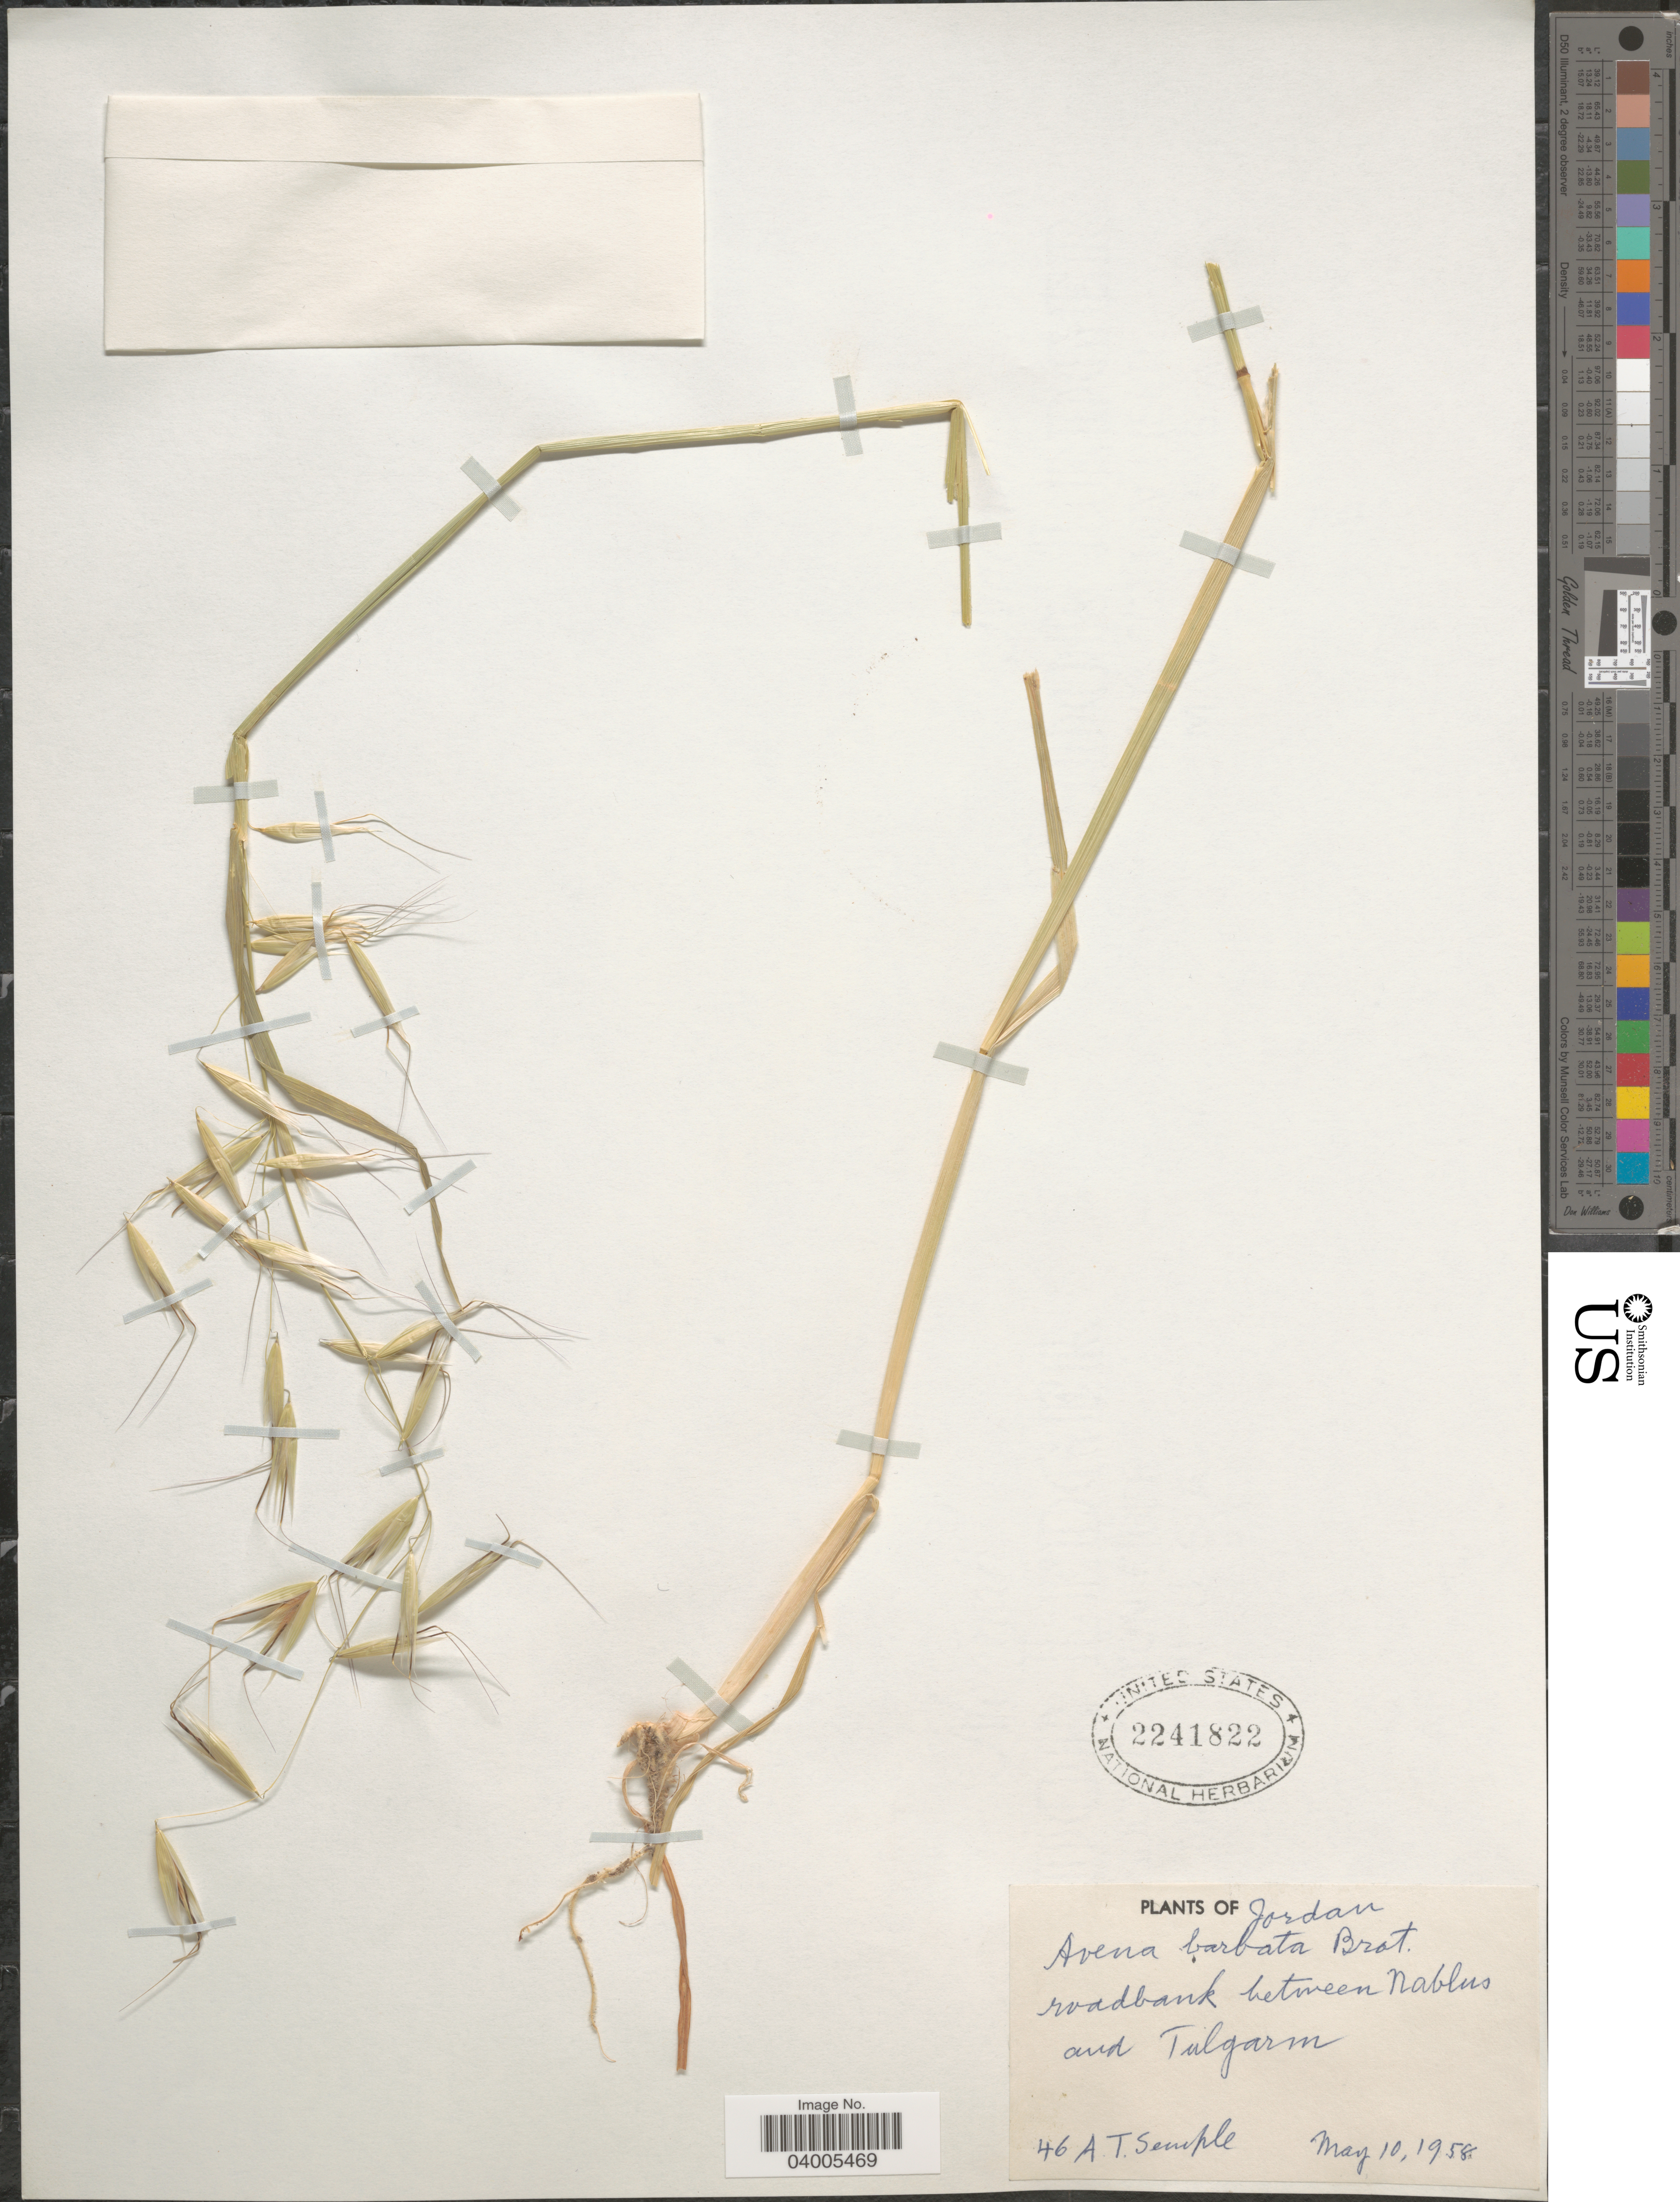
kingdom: Plantae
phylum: Tracheophyta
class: Liliopsida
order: Poales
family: Poaceae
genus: Avena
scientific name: Avena barbata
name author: Pott ex Link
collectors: A. Semple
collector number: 46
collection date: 1958-05-10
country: Jordan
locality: Roadbank between Nabls and Tulgarm.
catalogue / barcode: US 2241822